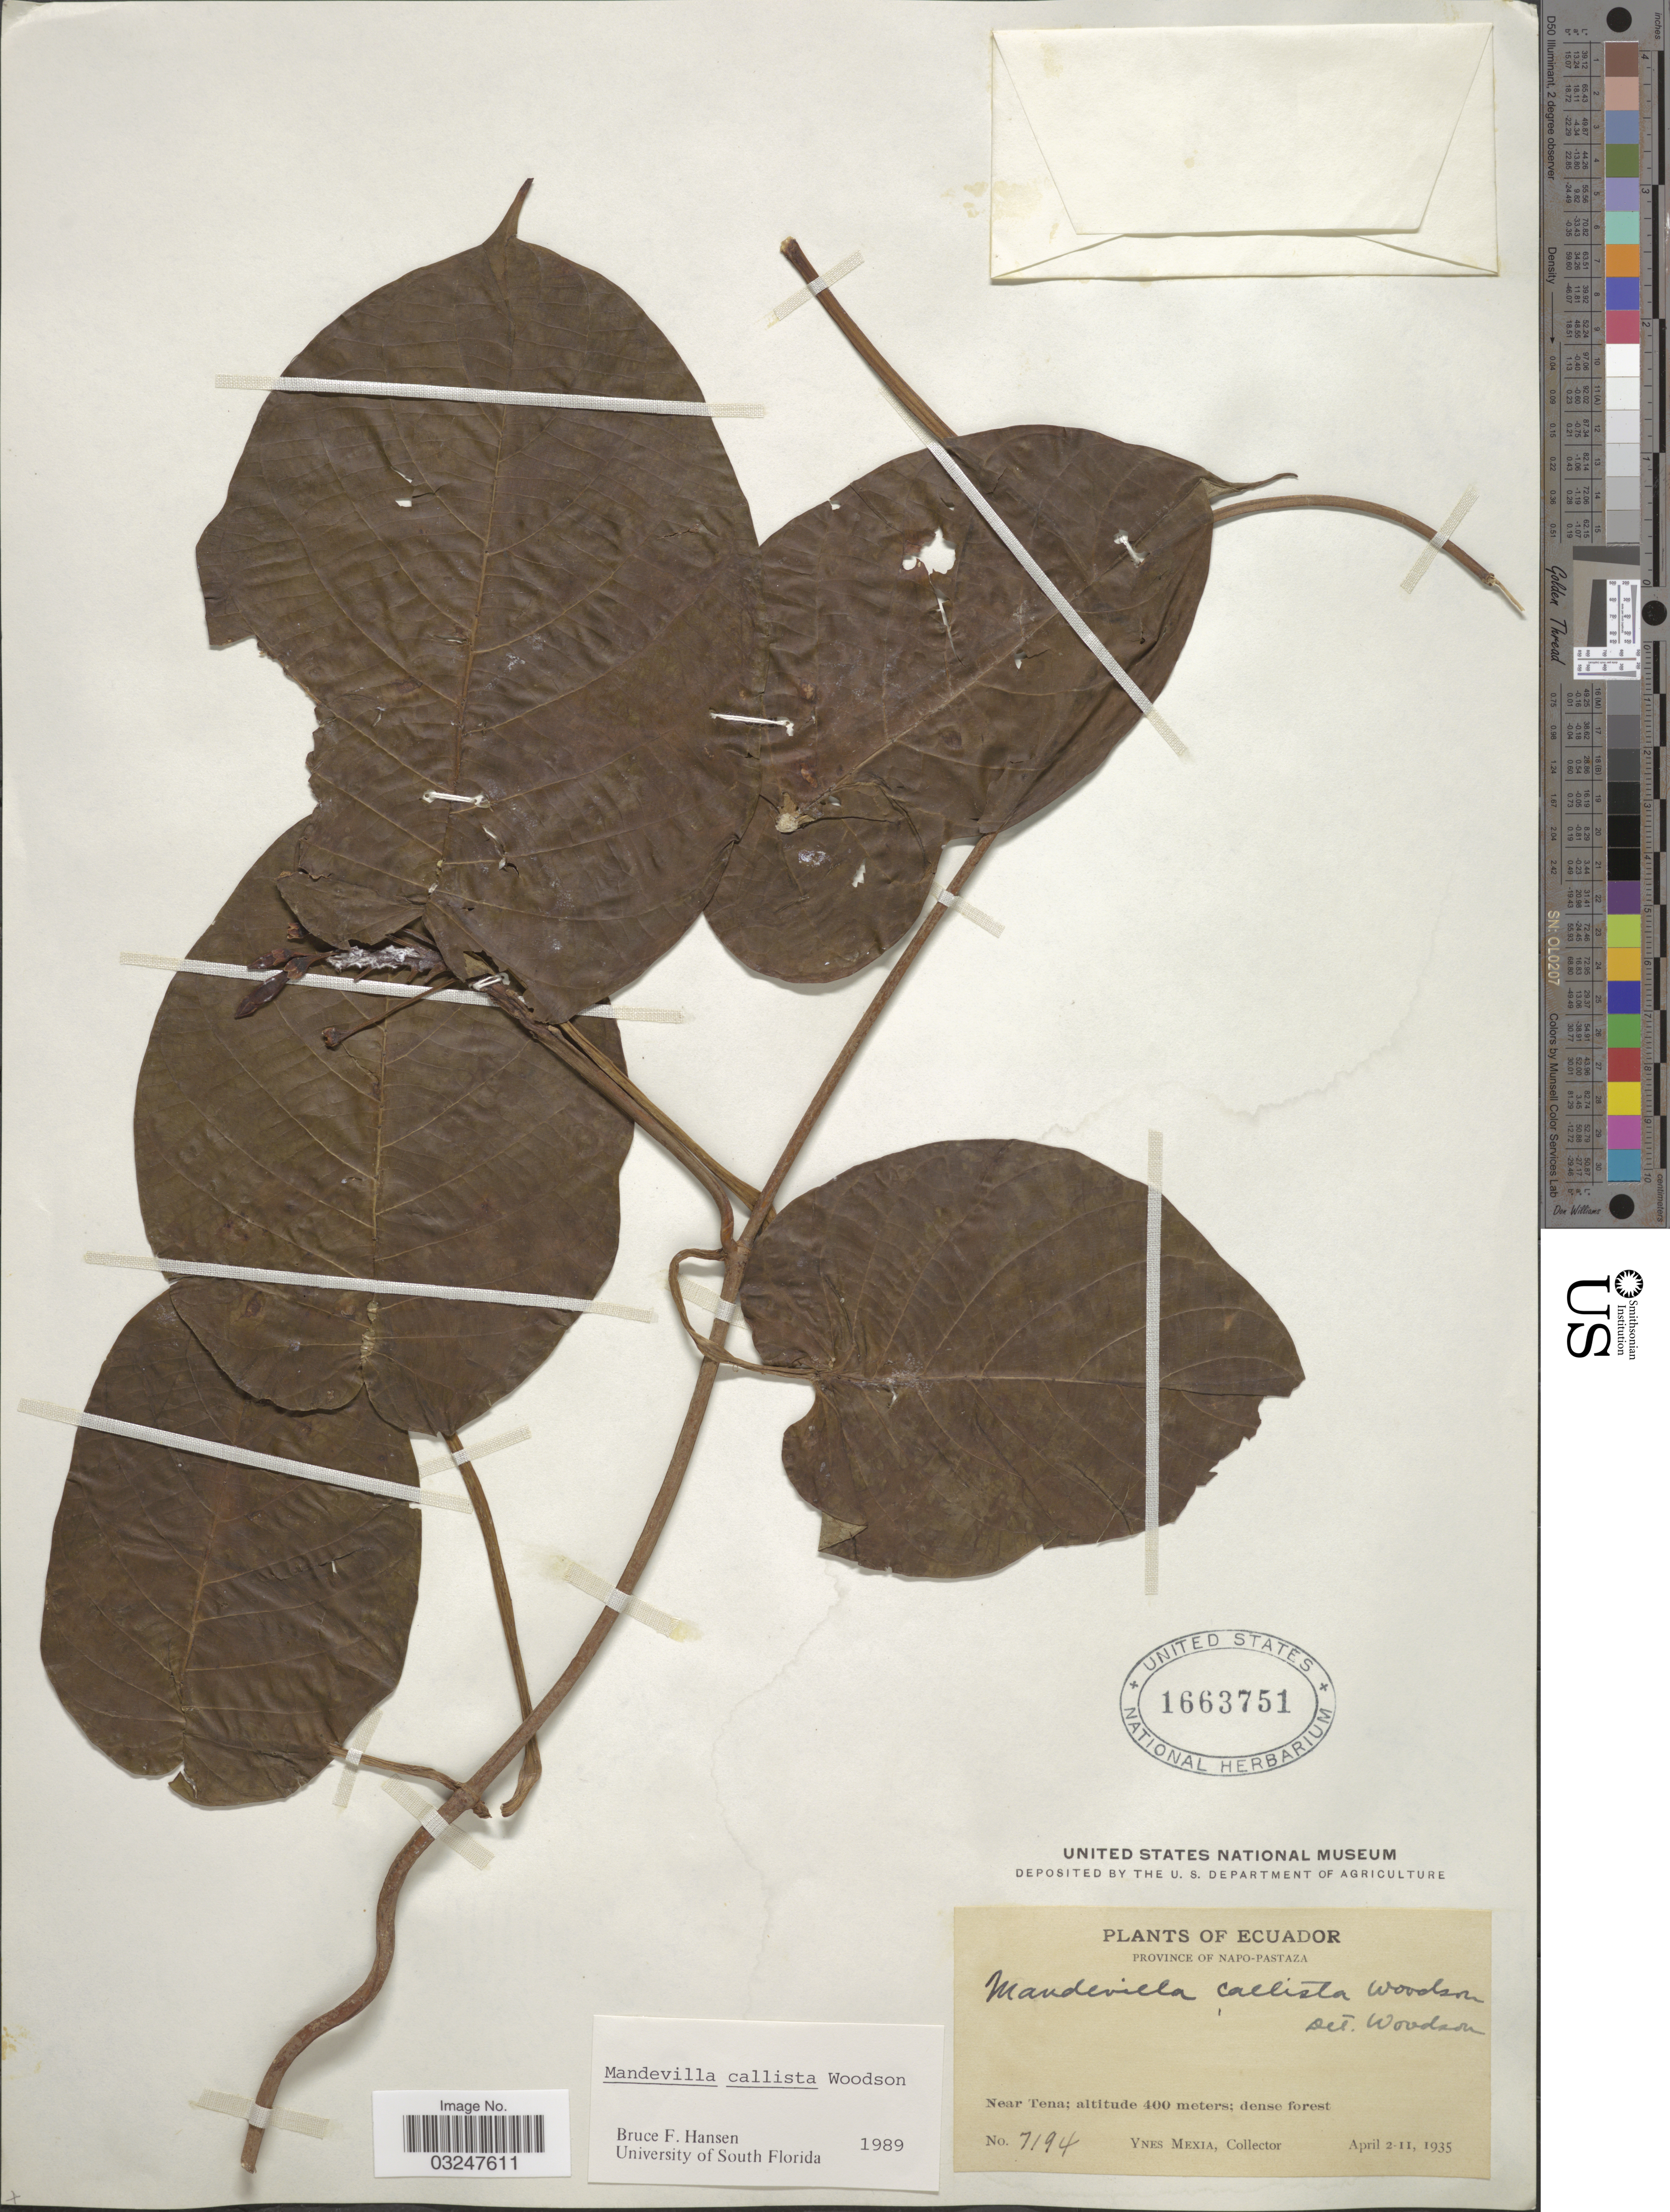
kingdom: Plantae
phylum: Tracheophyta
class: Magnoliopsida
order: Gentianales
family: Apocynaceae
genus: Mandevilla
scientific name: Mandevilla callista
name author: Woodson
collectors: Y. Mexia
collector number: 7194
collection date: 1935-04-02/1935-04-11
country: Ecuador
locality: Province of Napo-Pastaza, Near Tena.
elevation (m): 400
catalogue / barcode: US 1663751